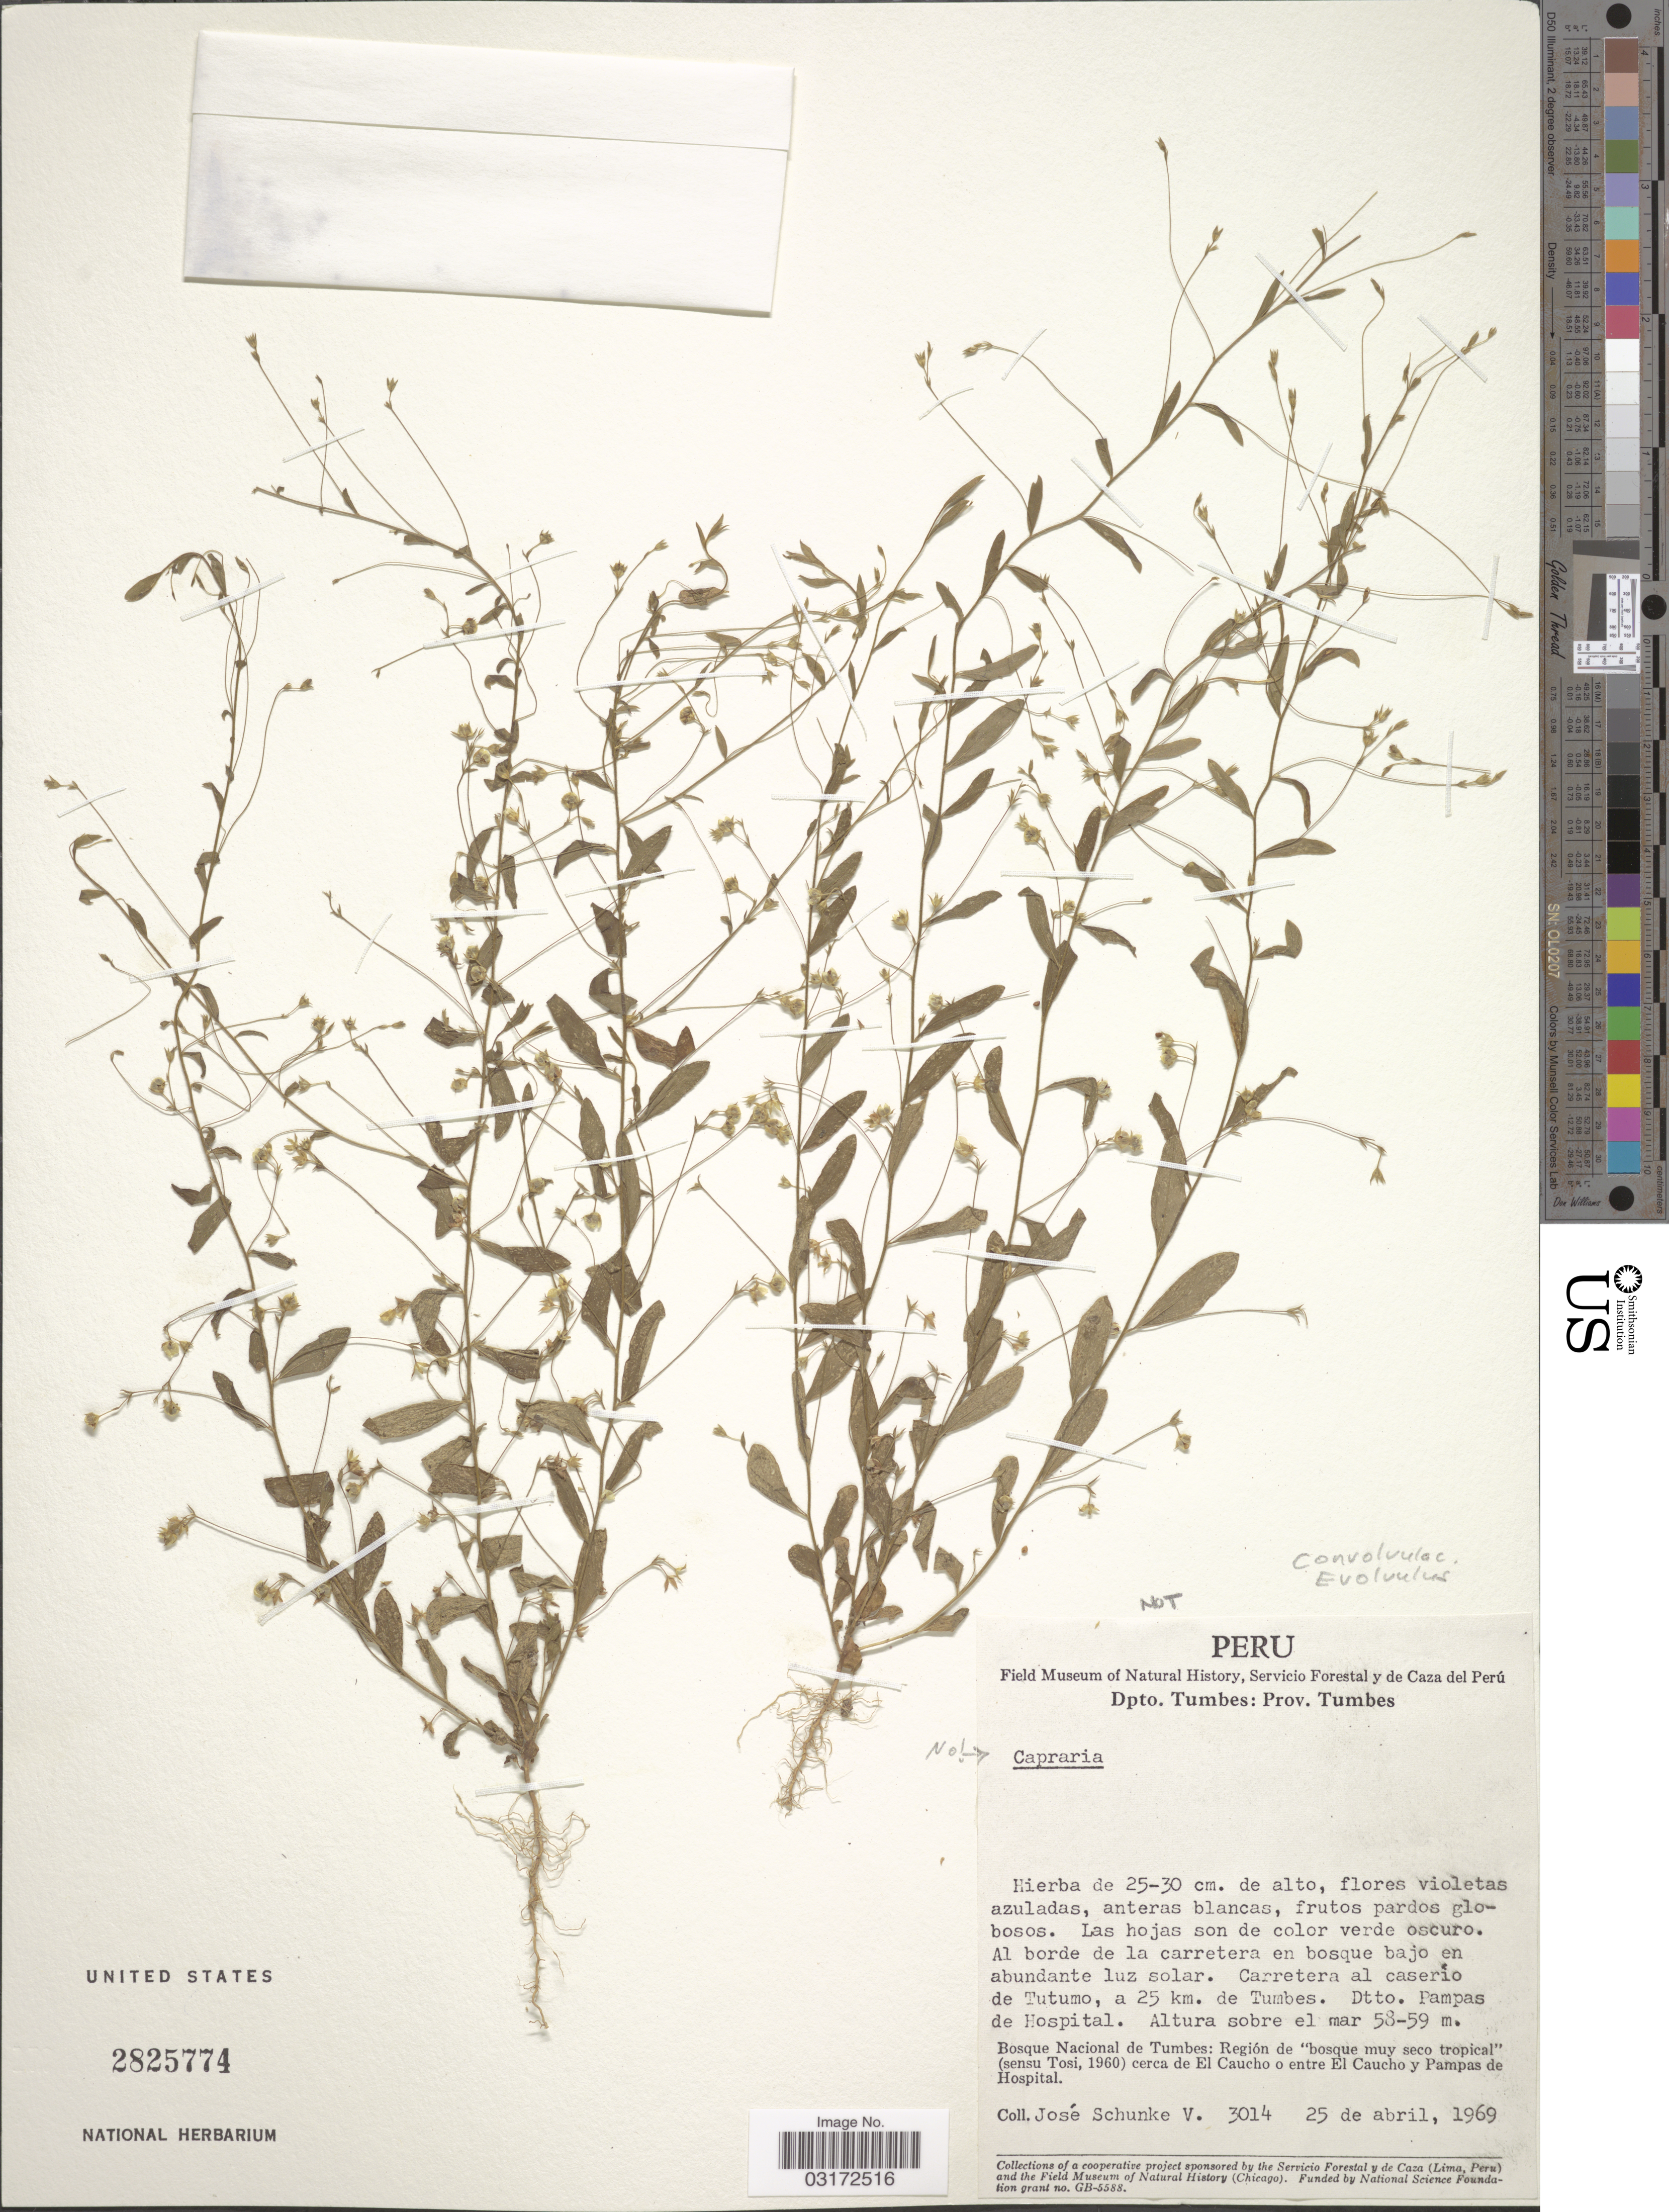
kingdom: Plantae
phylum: Tracheophyta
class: Magnoliopsida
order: Solanales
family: Convolvulaceae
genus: Evolvulus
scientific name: Evolvulus sp.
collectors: J. Schunke Vigo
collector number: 3014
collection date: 1969-04-25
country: Peru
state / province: Tumbes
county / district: Tumbes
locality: Dpto. Tumbes: Prov. Tumbes. Carretera al caserío de Tutumo, a 25 km. de Tumbes. Dtto. Pampas de Hospital. Bosque Nacional de Tumbes: Región de "bosque muy seco tropical" (sensu Tosi, 1960) cerca de El Caucho o entre El Caucho y Pampas de Hospital.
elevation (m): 58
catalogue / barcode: US 2825774